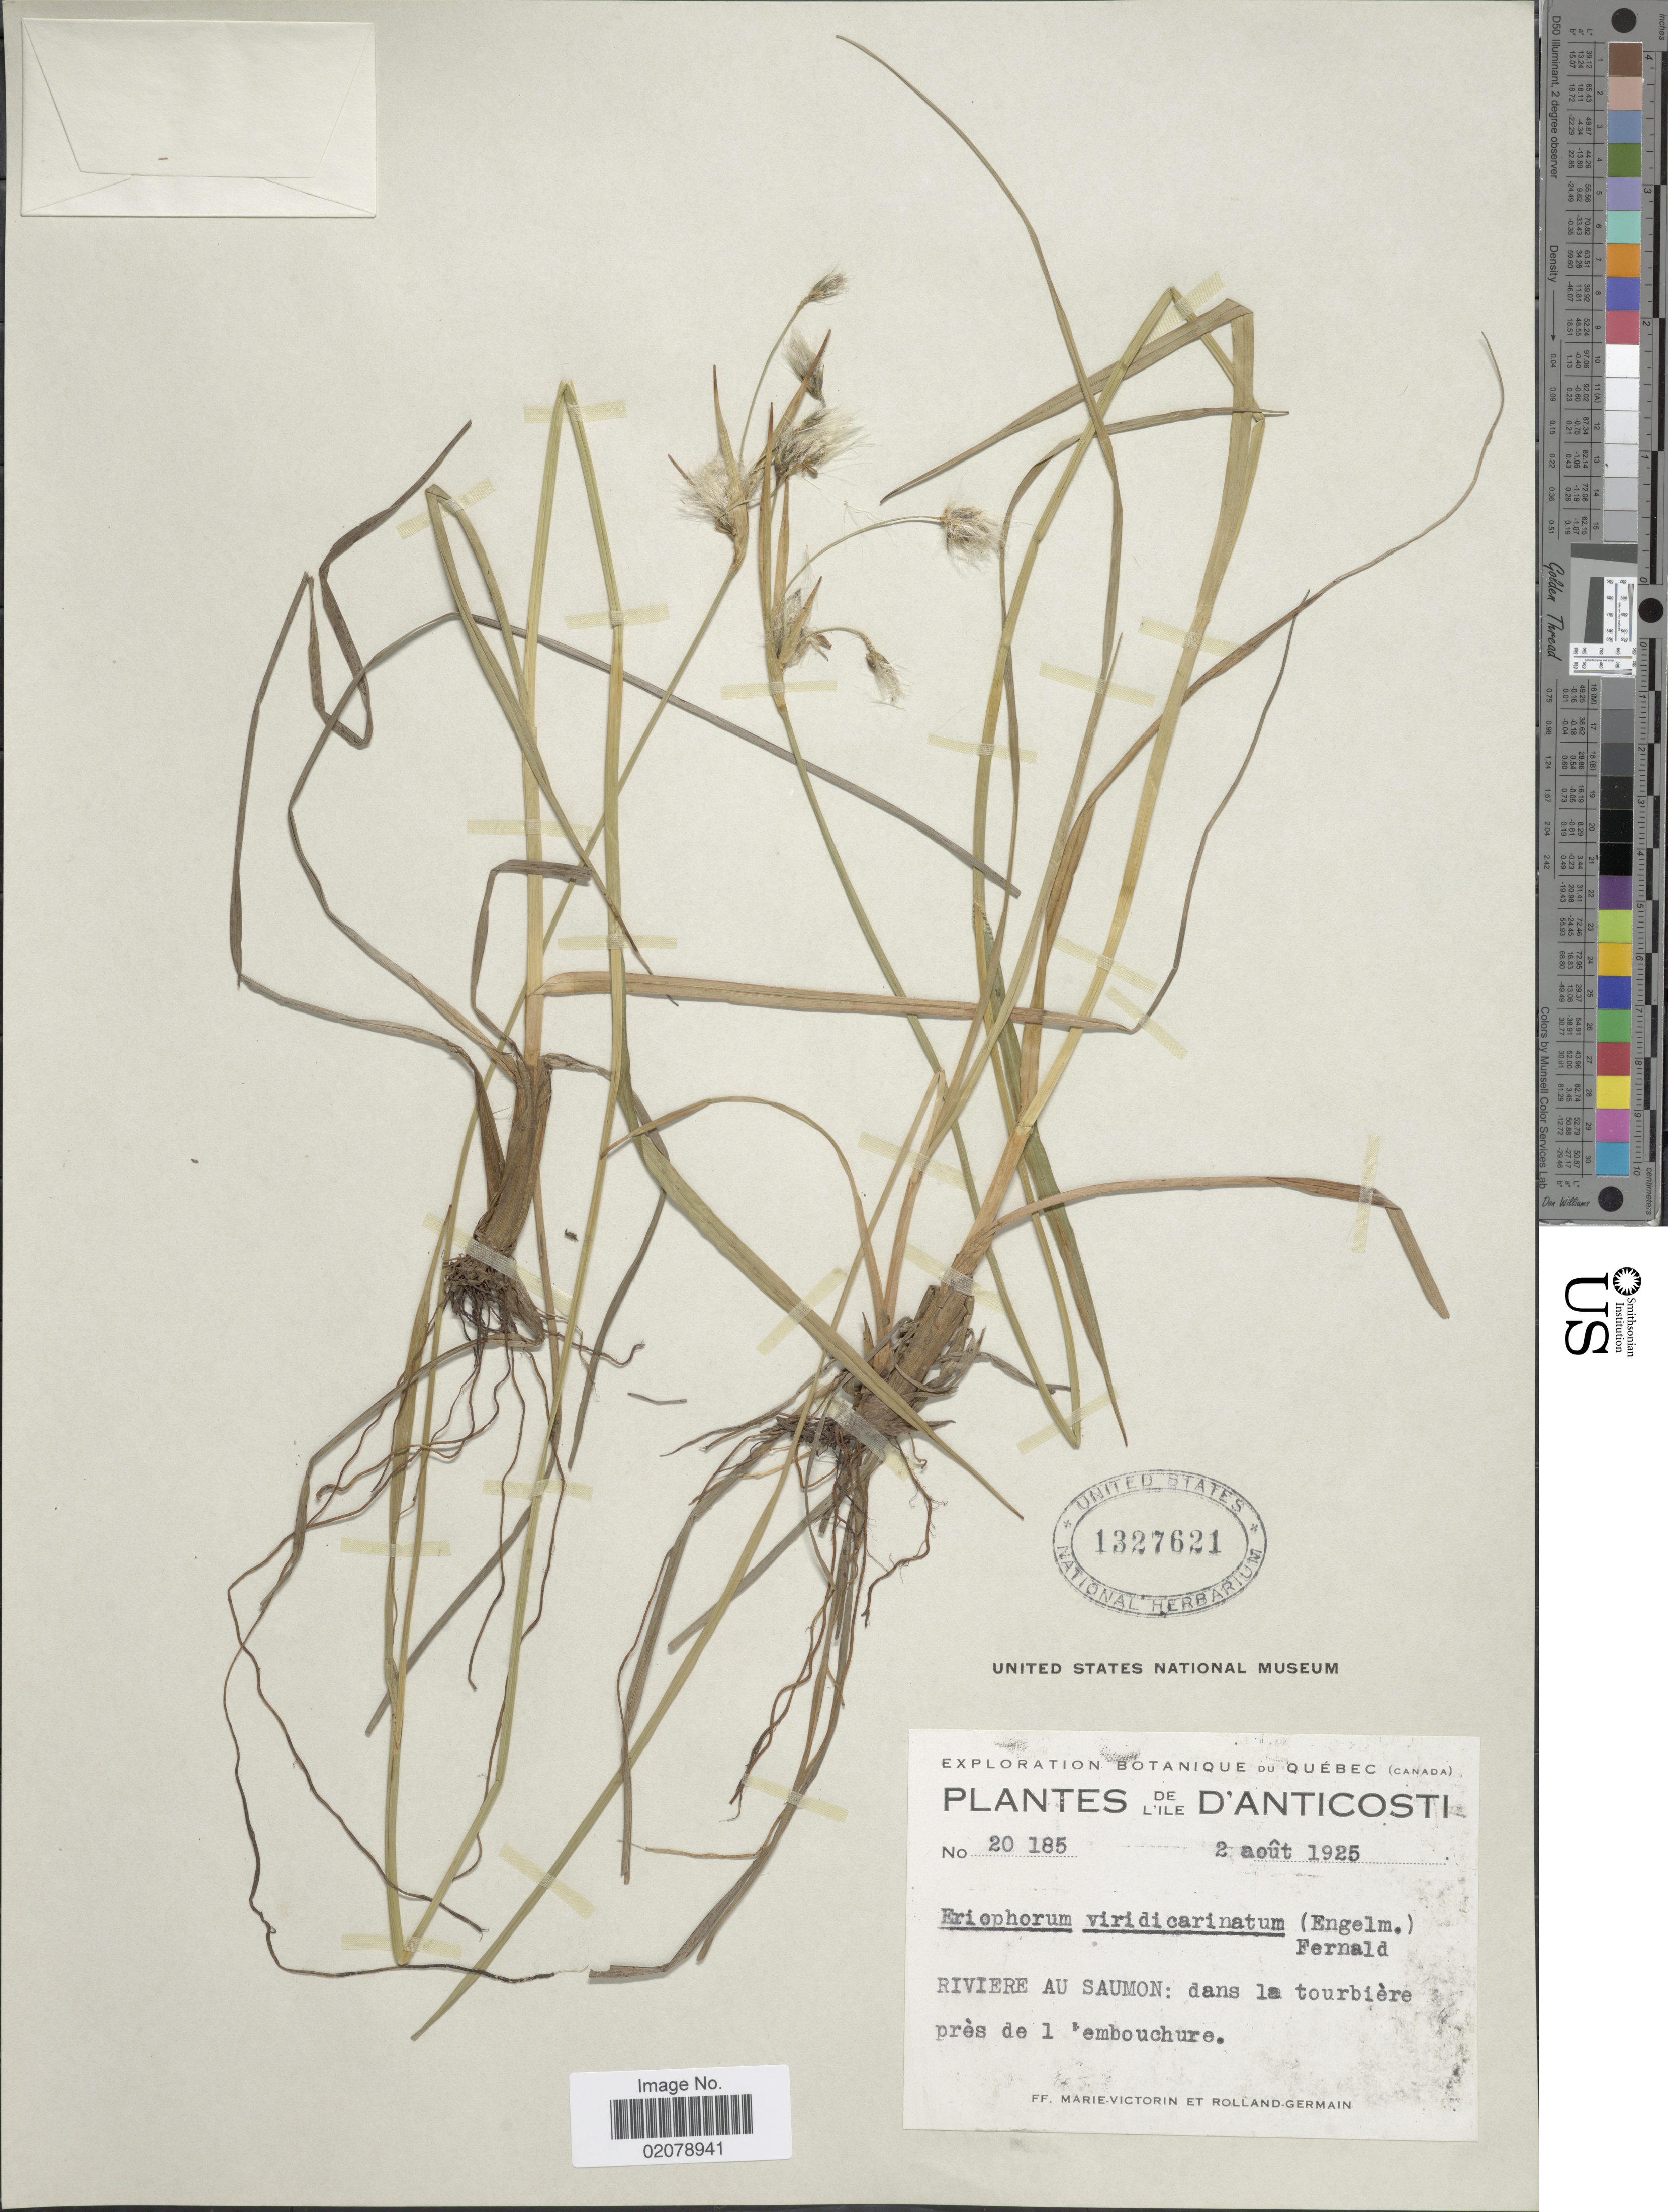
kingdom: Plantae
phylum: Tracheophyta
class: Liliopsida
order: Poales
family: Cyperaceae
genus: Eriophorum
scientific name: Eriophorum viridicarinatum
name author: (Englem.) Fernald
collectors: F. Marie-Victorin & Rolland-Germain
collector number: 20185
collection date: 1925-08-02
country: Canada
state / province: Quebec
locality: L'ile d'Anticosti. Riviere au Saumon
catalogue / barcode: US 1327621